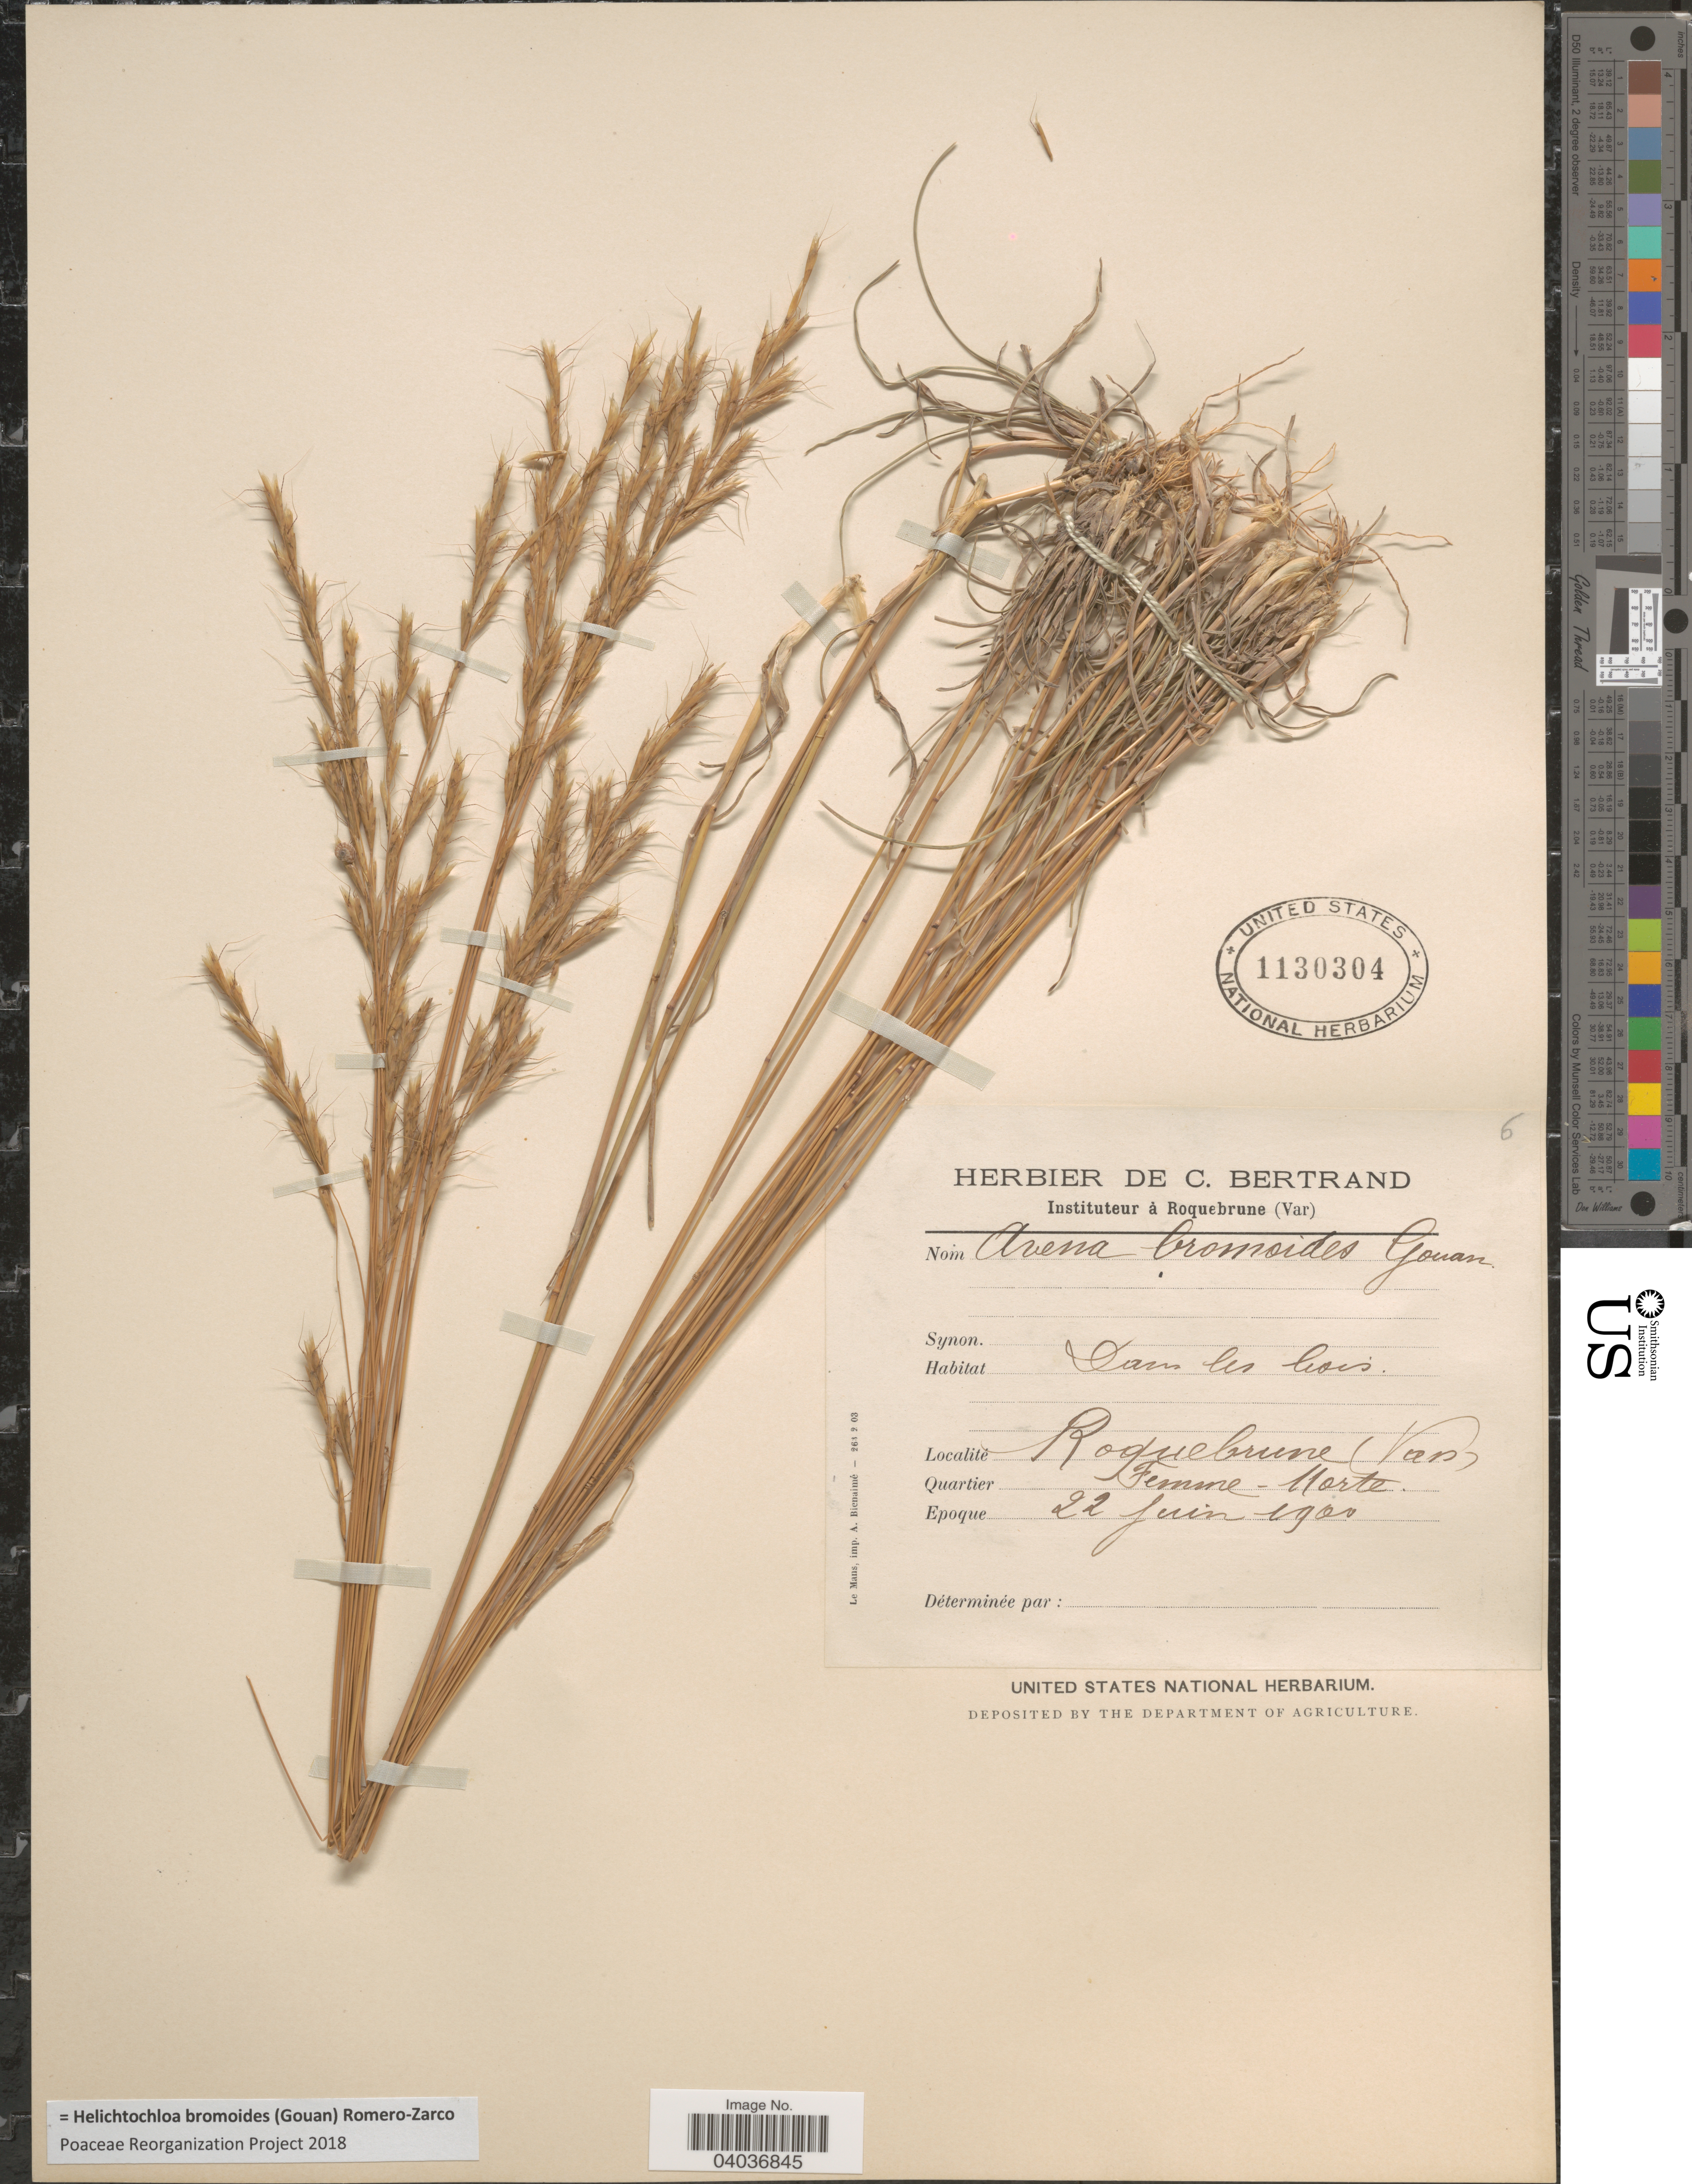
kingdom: Plantae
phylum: Tracheophyta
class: Liliopsida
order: Poales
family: Poaceae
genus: Helictochloa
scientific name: Helictochloa bromoides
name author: (Gouan) Romero-Zarco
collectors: Ex herb. C. Bertrand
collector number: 6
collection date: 1900-06-22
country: France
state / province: Provence-Alpes-Côte d'Azur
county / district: Var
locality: Roquebrune (Var). Quartier Femme-Morte.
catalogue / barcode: US 1130304